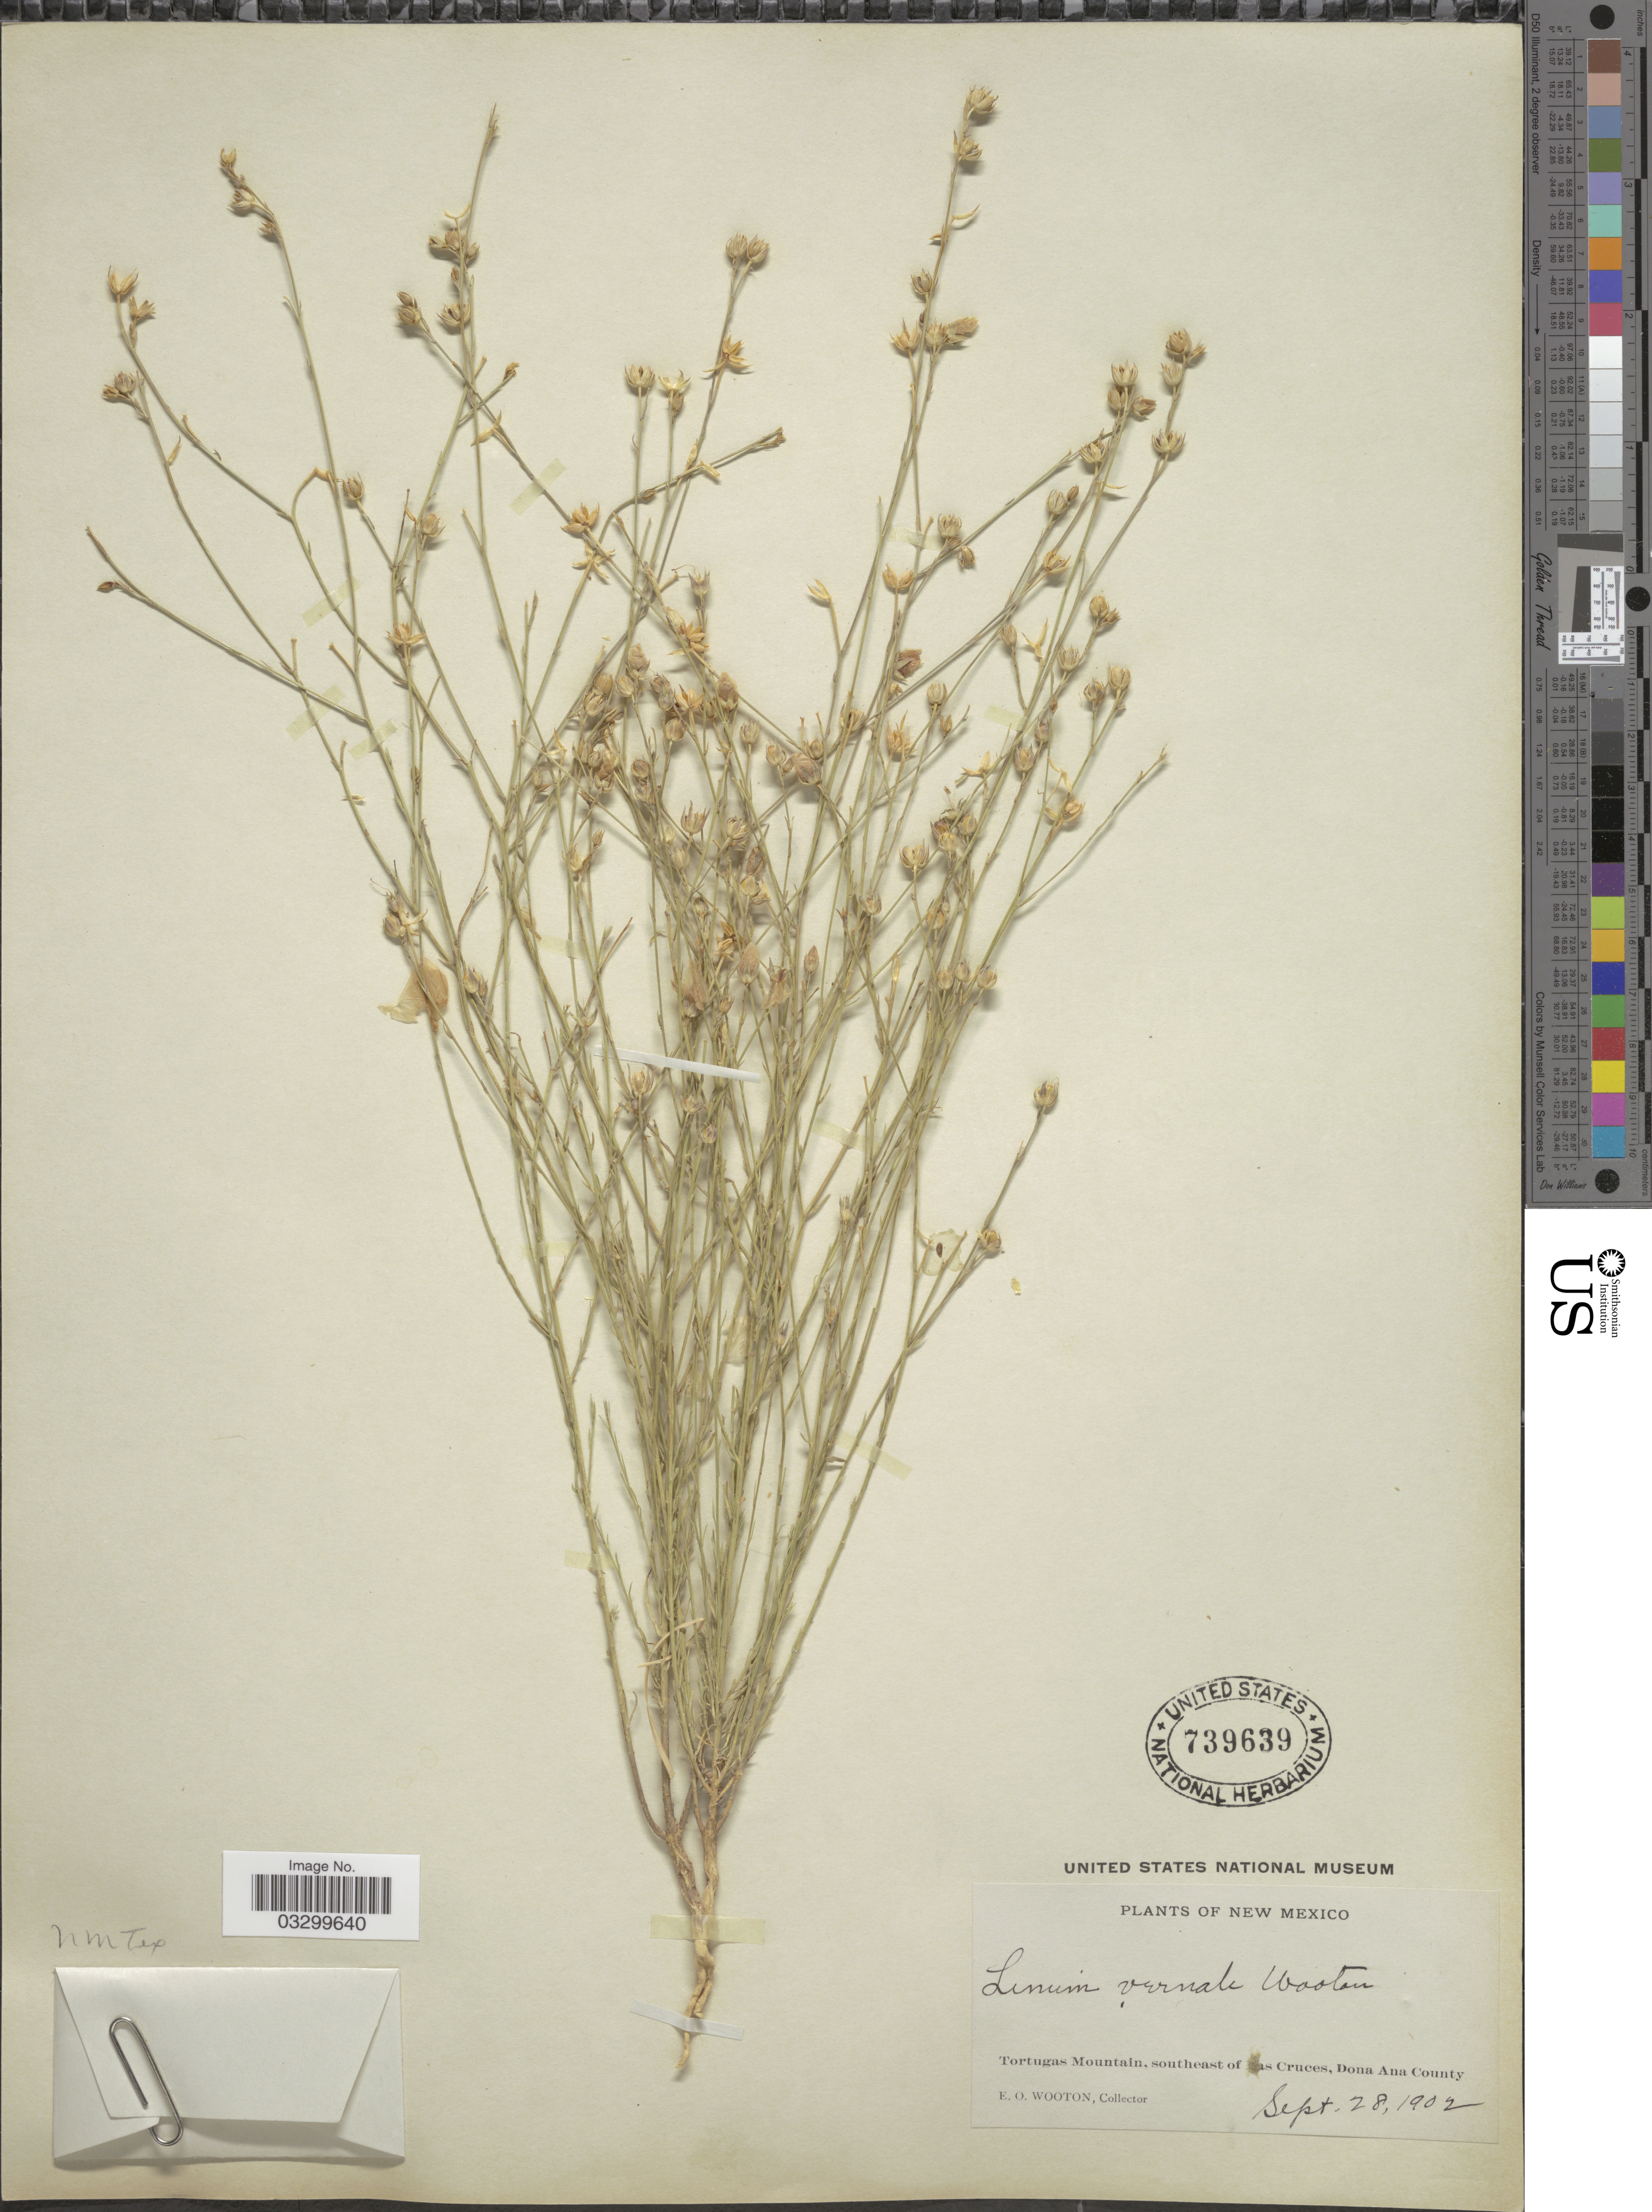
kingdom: Plantae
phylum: Tracheophyta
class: Magnoliopsida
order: Malpighiales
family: Linaceae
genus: Linum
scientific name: Linum vernale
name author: Wooton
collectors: E. O. Wooton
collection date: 1902-09-28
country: United States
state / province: New Mexico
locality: Tortugas Mountain, southeast of Las Cruces, Dona Ana County.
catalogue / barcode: US 739639